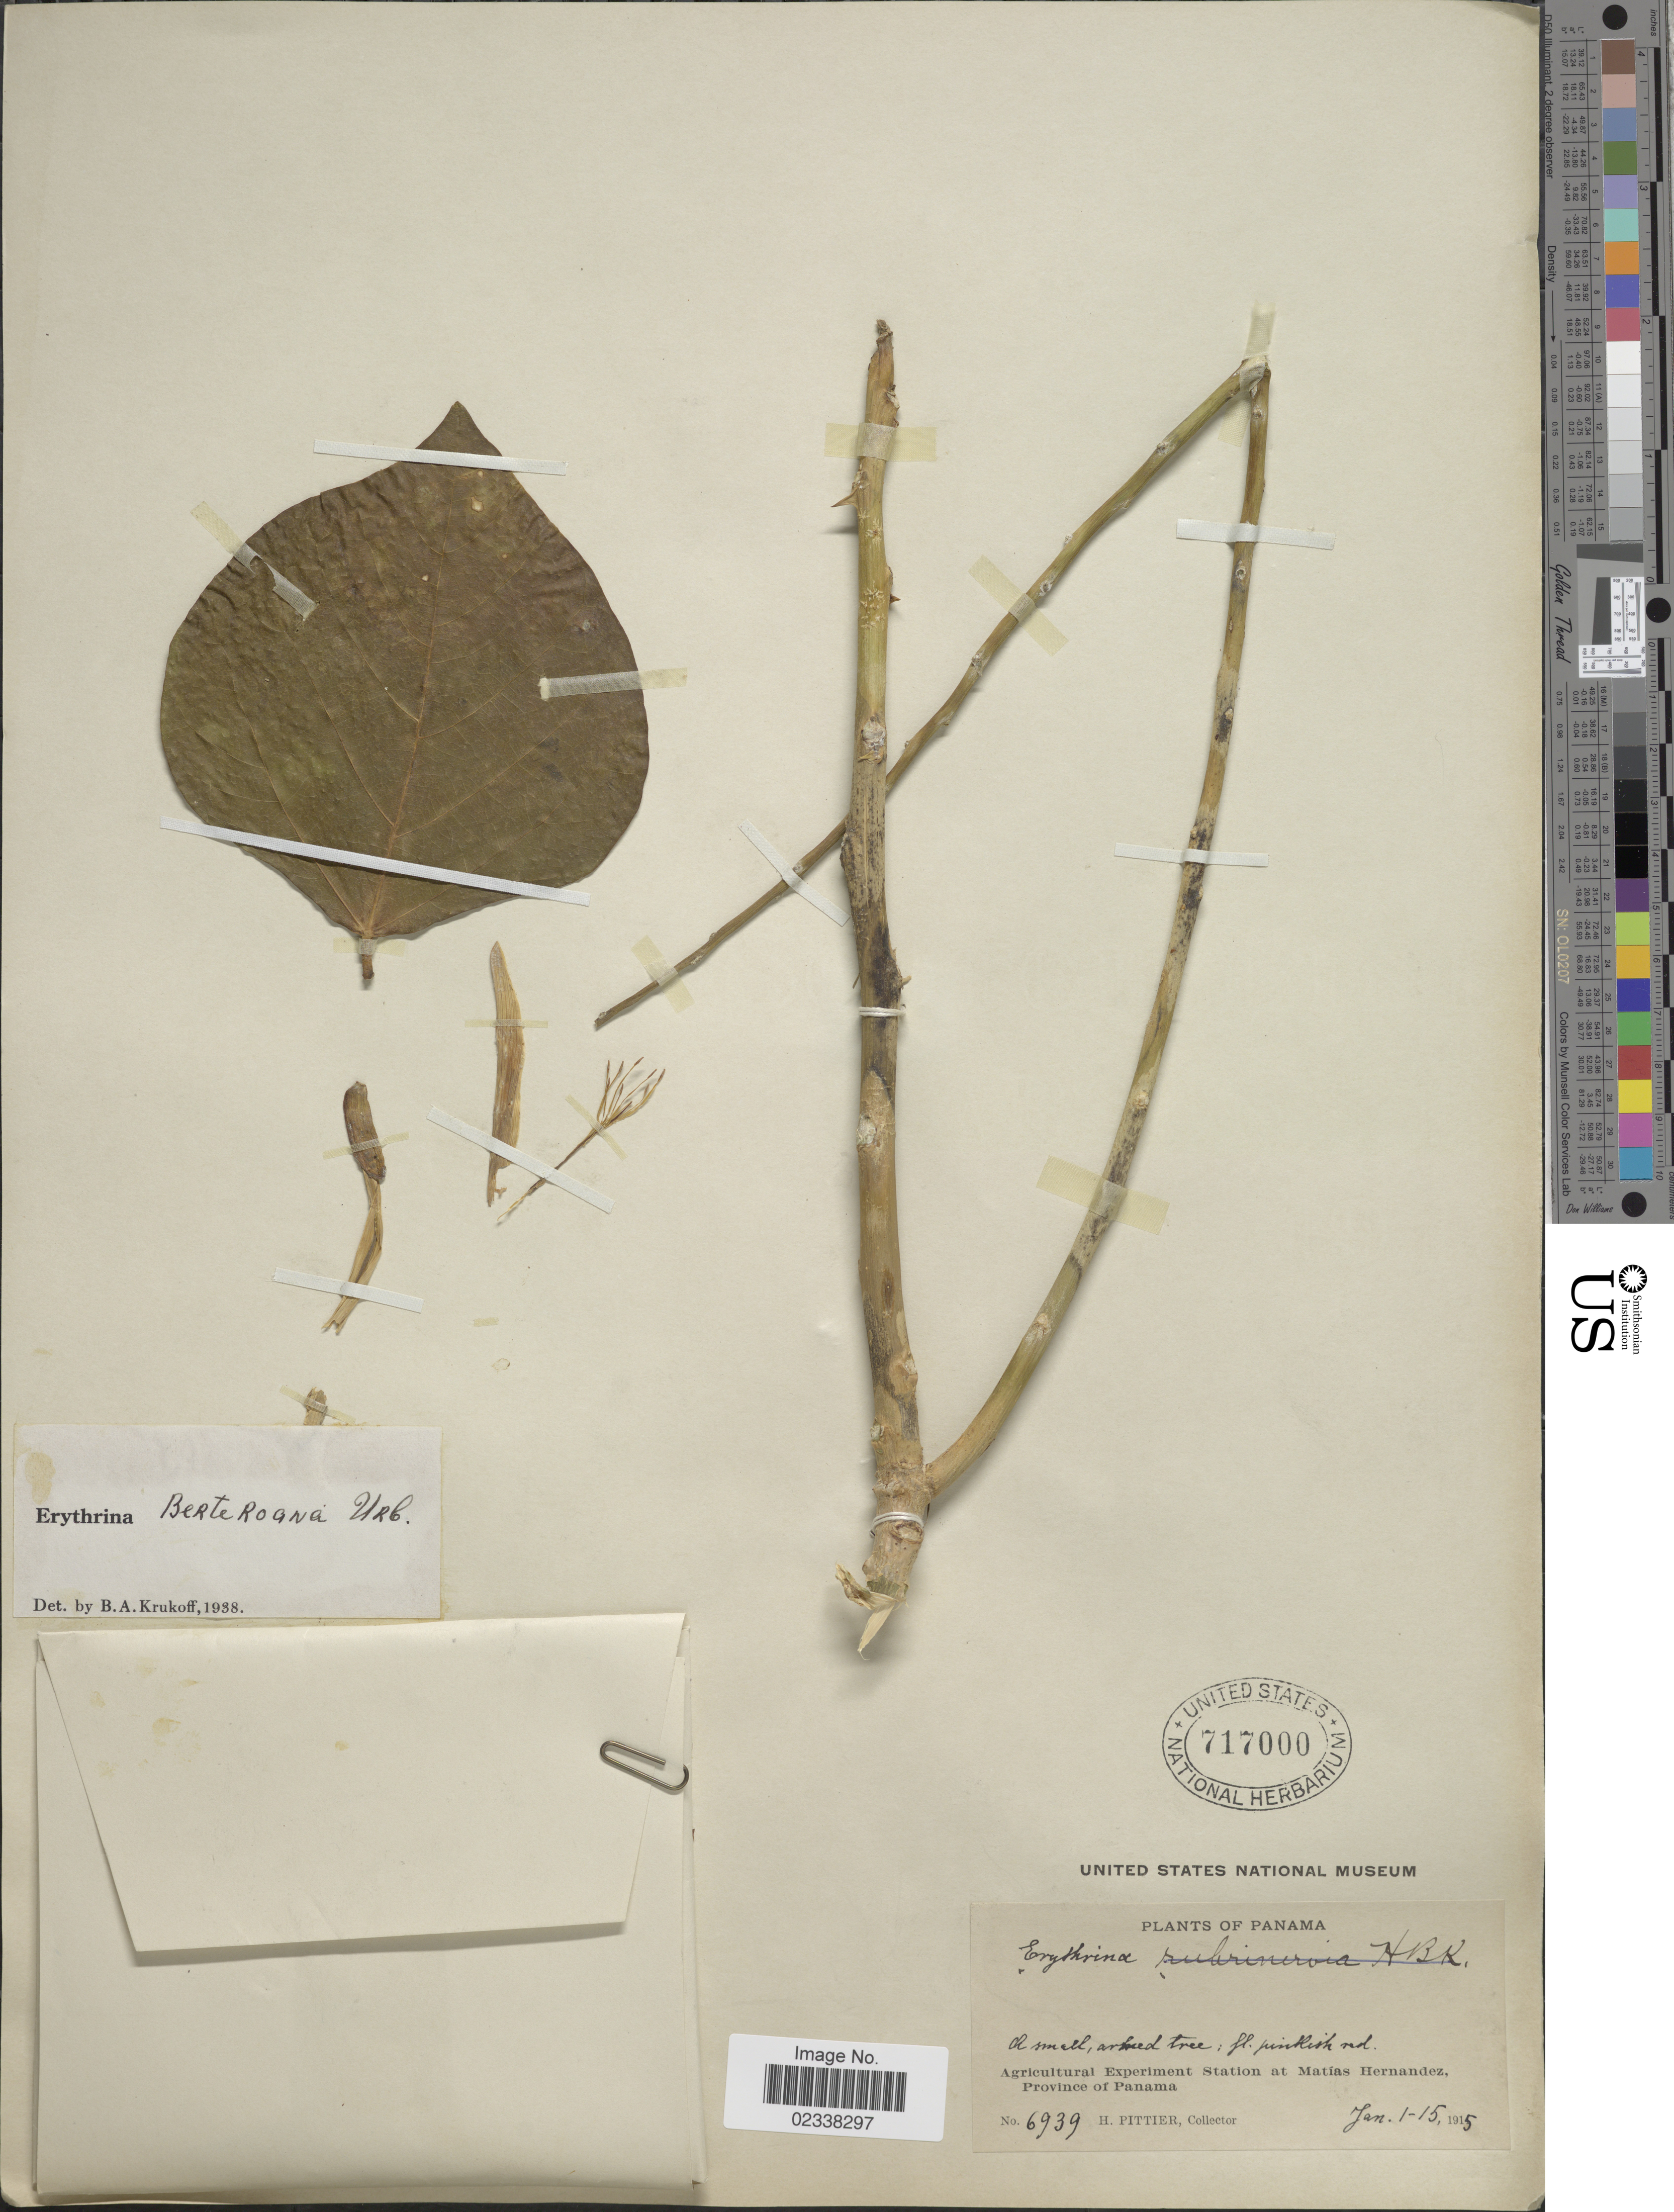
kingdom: Plantae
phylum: Tracheophyta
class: Magnoliopsida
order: Fabales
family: Fabaceae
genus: Erythrina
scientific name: Erythrina berteroana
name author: Urb.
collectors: H. F. Pittier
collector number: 6939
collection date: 1915-01-01/1915-01-15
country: Panama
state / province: Panamá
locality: Agricultural Experiment Station at Matias Hernandez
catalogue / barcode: US 717000